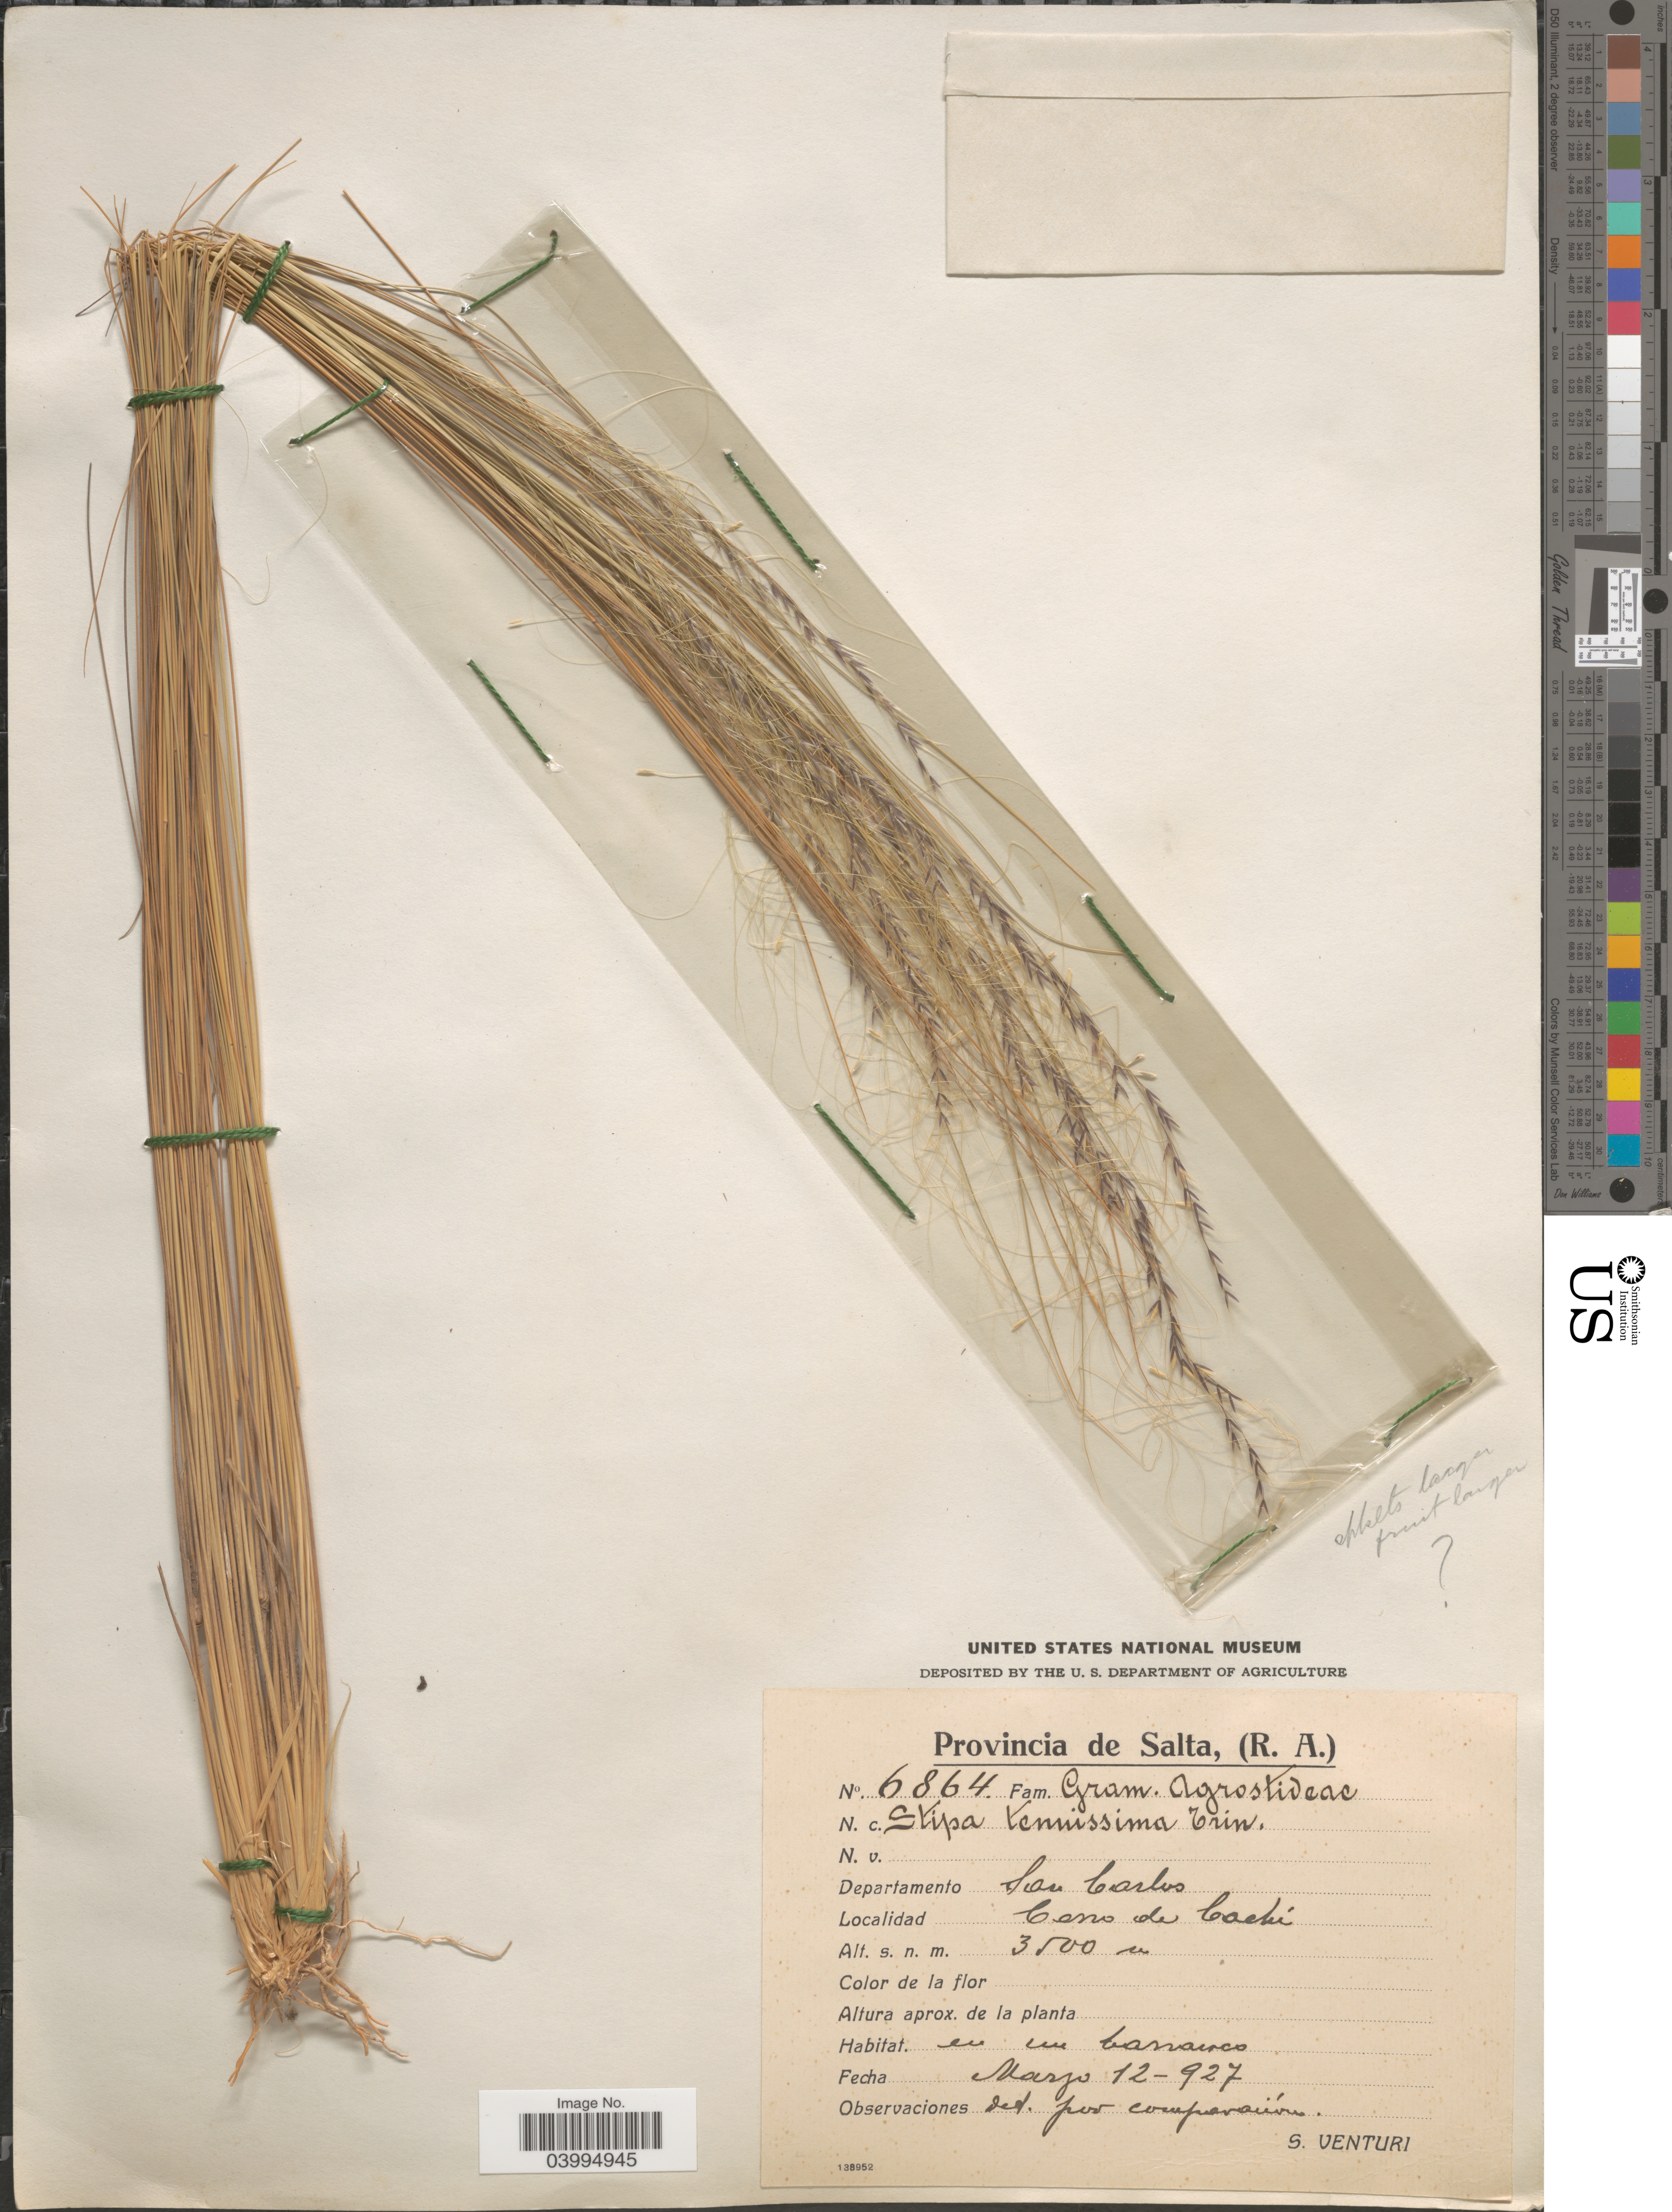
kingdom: Plantae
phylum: Tracheophyta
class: Liliopsida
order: Poales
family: Poaceae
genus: Stipa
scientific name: Stipa sp.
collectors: S. Venturi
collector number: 6864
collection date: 1927-03-12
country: Argentina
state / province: Salta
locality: Departamento San Carlos. Cerro de Cachí.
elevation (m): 3500